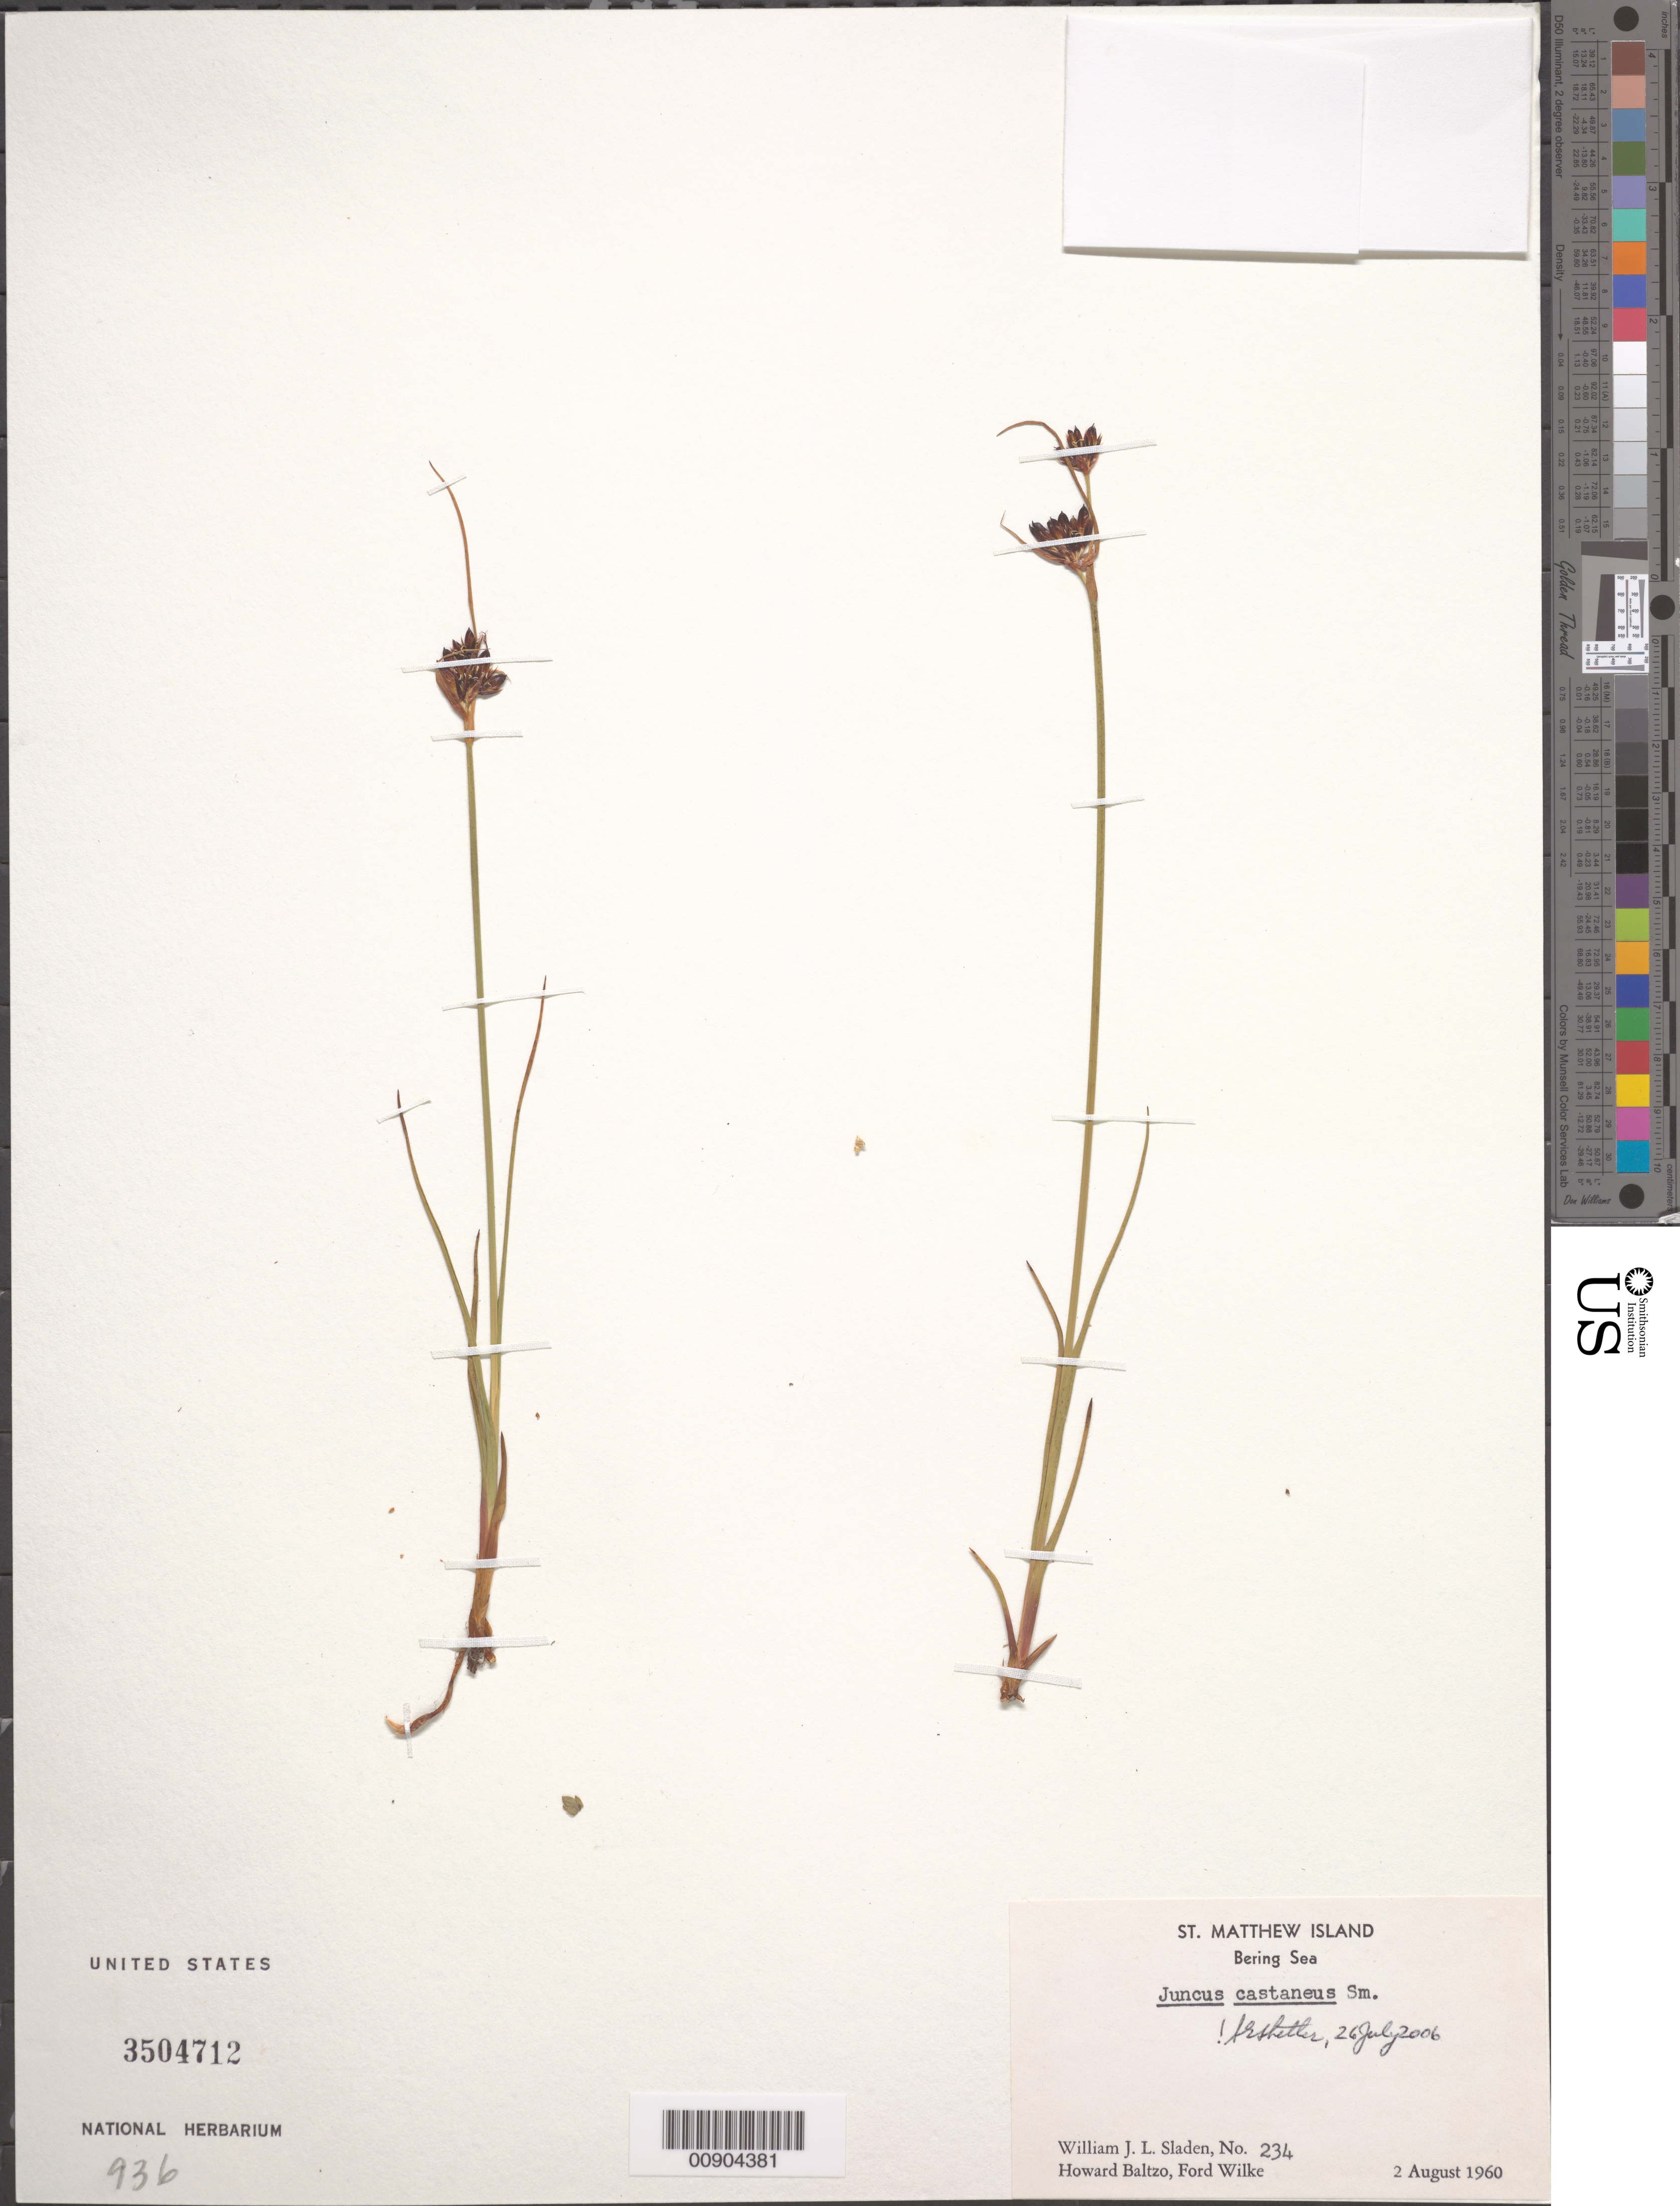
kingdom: Plantae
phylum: Tracheophyta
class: Liliopsida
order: Poales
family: Juncaceae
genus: Juncus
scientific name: Juncus castaneus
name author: Sm.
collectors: W. Sladen, H. Baltzo & F. Wilke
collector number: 234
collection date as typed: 02 Aug 1960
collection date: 1960-08-02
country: United States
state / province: Alaska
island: St. Matthew Island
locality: St. Matthew Island, Bering Sea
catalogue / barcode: US 3504712